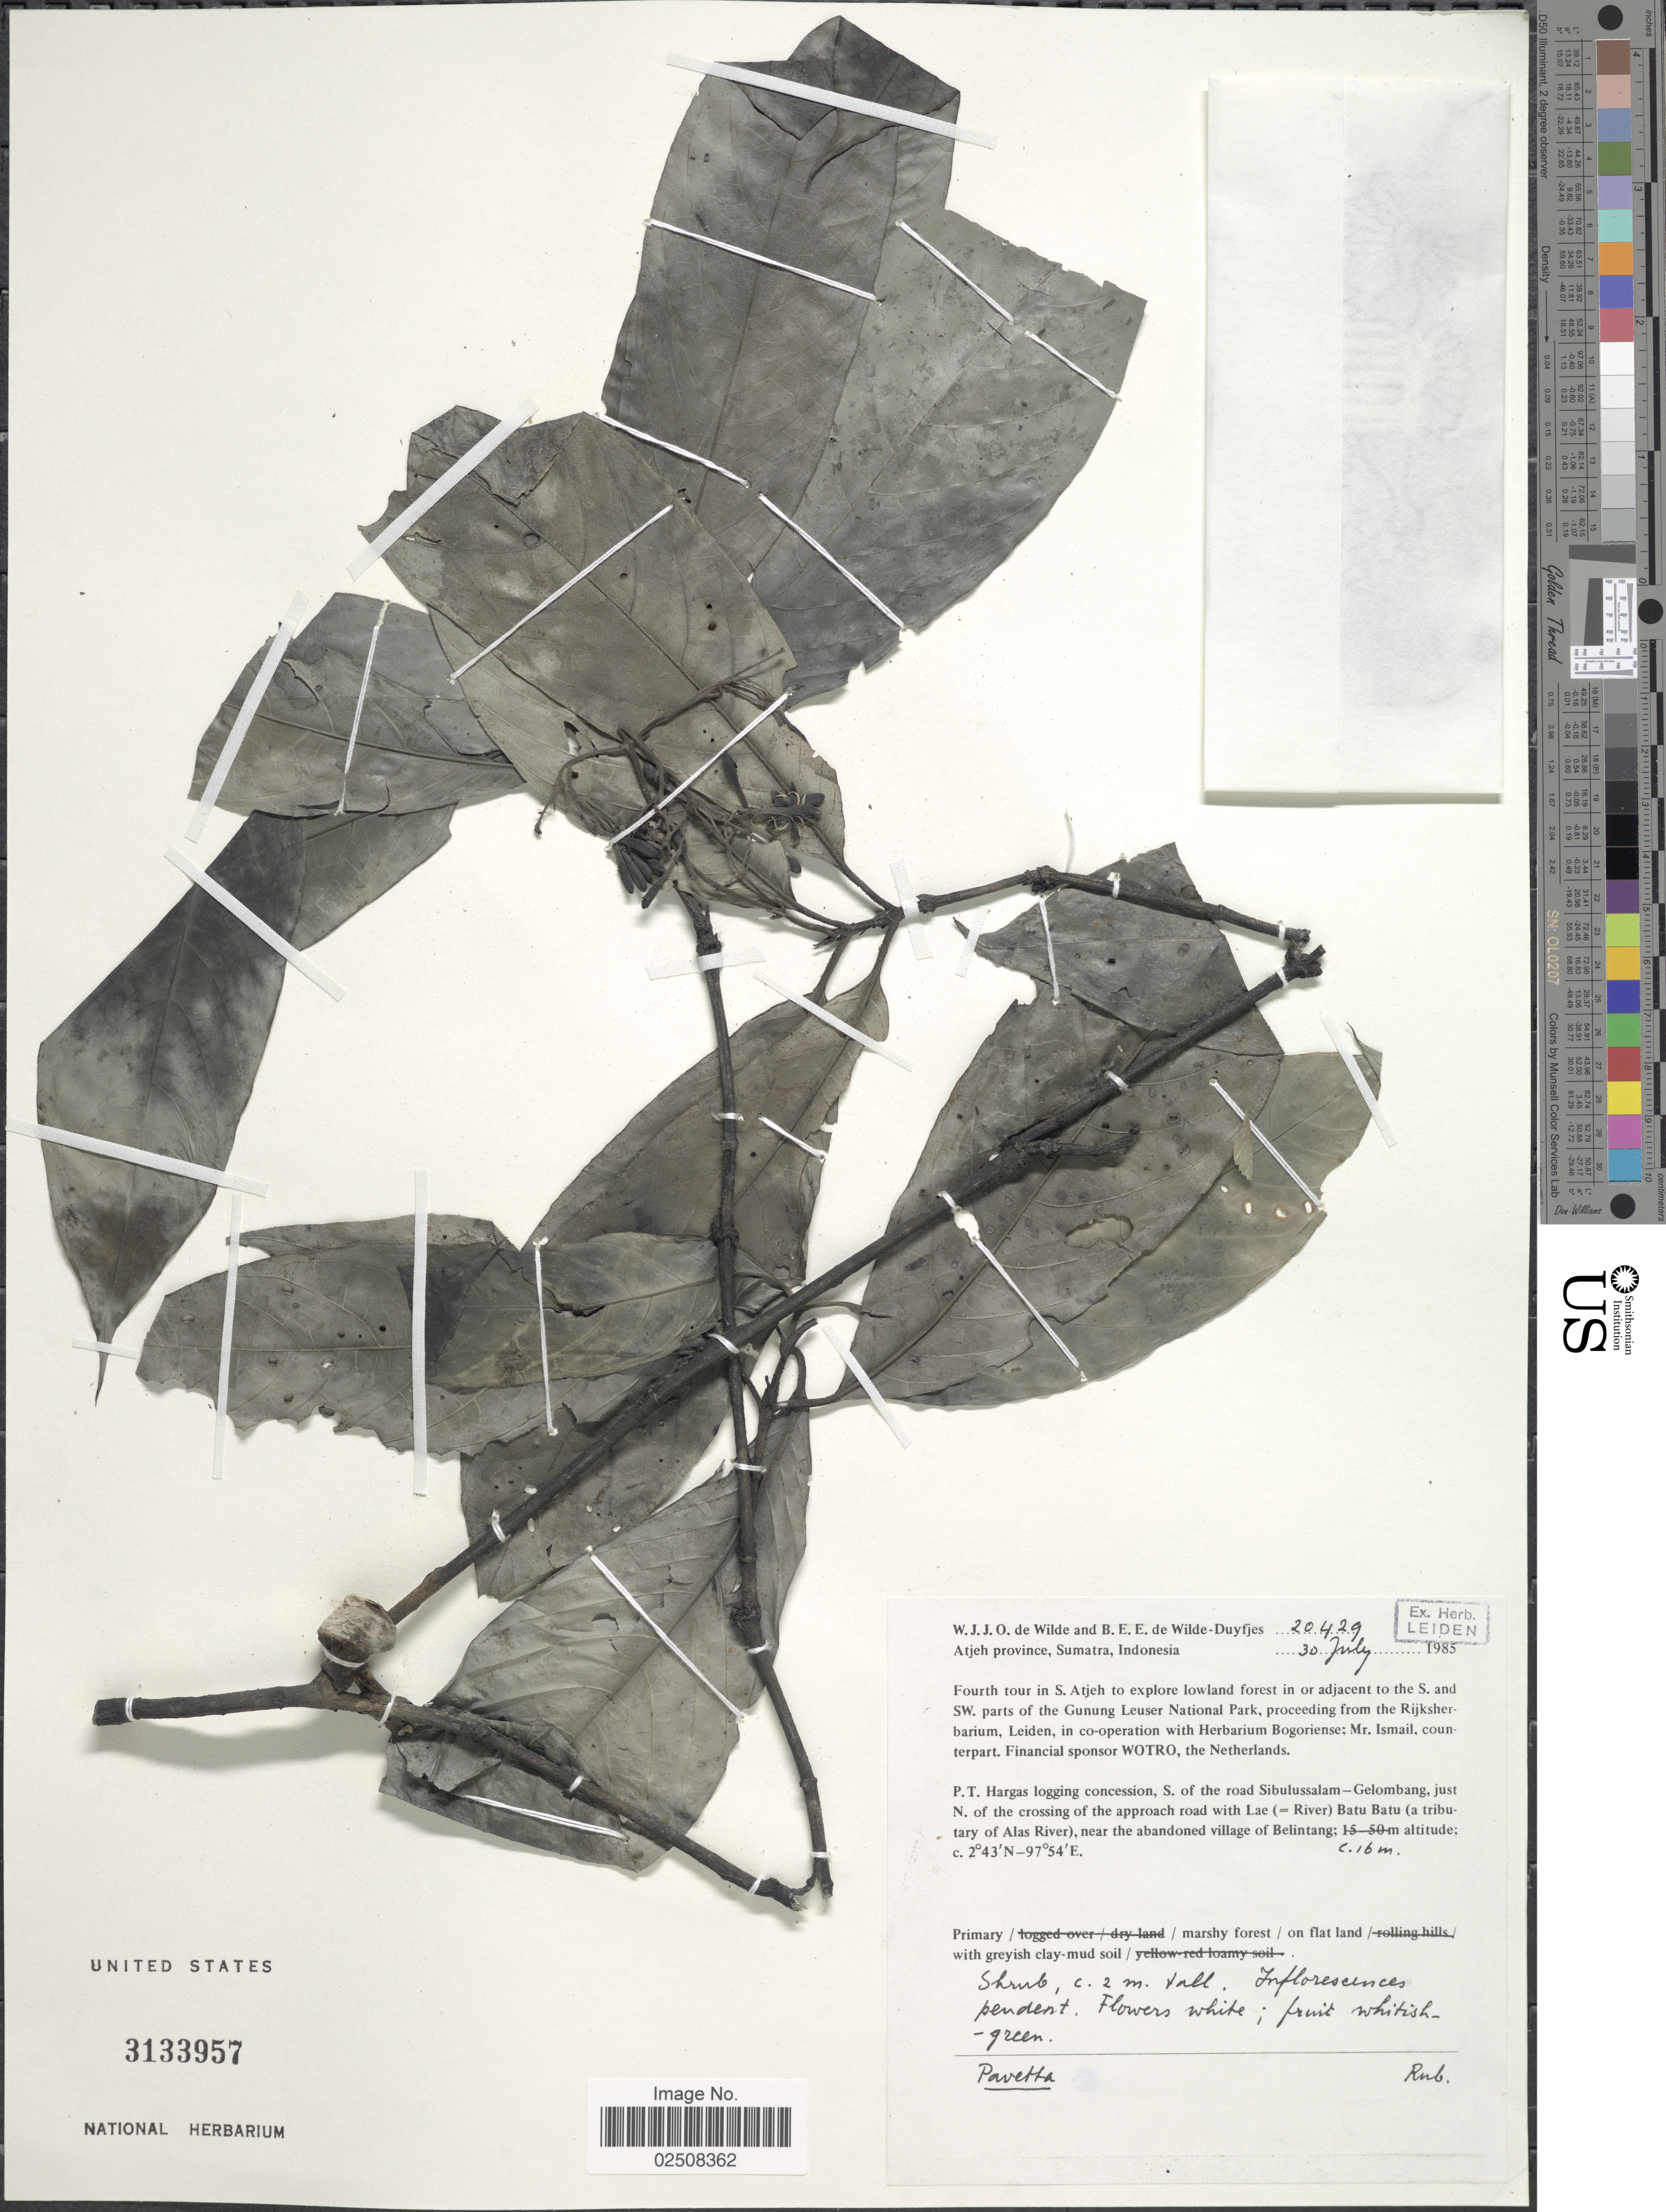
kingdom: Plantae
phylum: Tracheophyta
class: Magnoliopsida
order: Gentianales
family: Rubiaceae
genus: Pavetta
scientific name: Pavetta sp.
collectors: W. J. de Wilde & B. E. de Wilde-Duyfjes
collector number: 20429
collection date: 1985-07-30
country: Indonesia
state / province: Sumatra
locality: Atjeh province, P. T Hargas logging concession, S. of the road Sibulussalam - Gelombang, just N. of the crossing of the approach road with Lae (=River) Batu Batu (a tributary of Alas River), near the abandoned village of Belintang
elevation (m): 16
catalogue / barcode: US 3133957